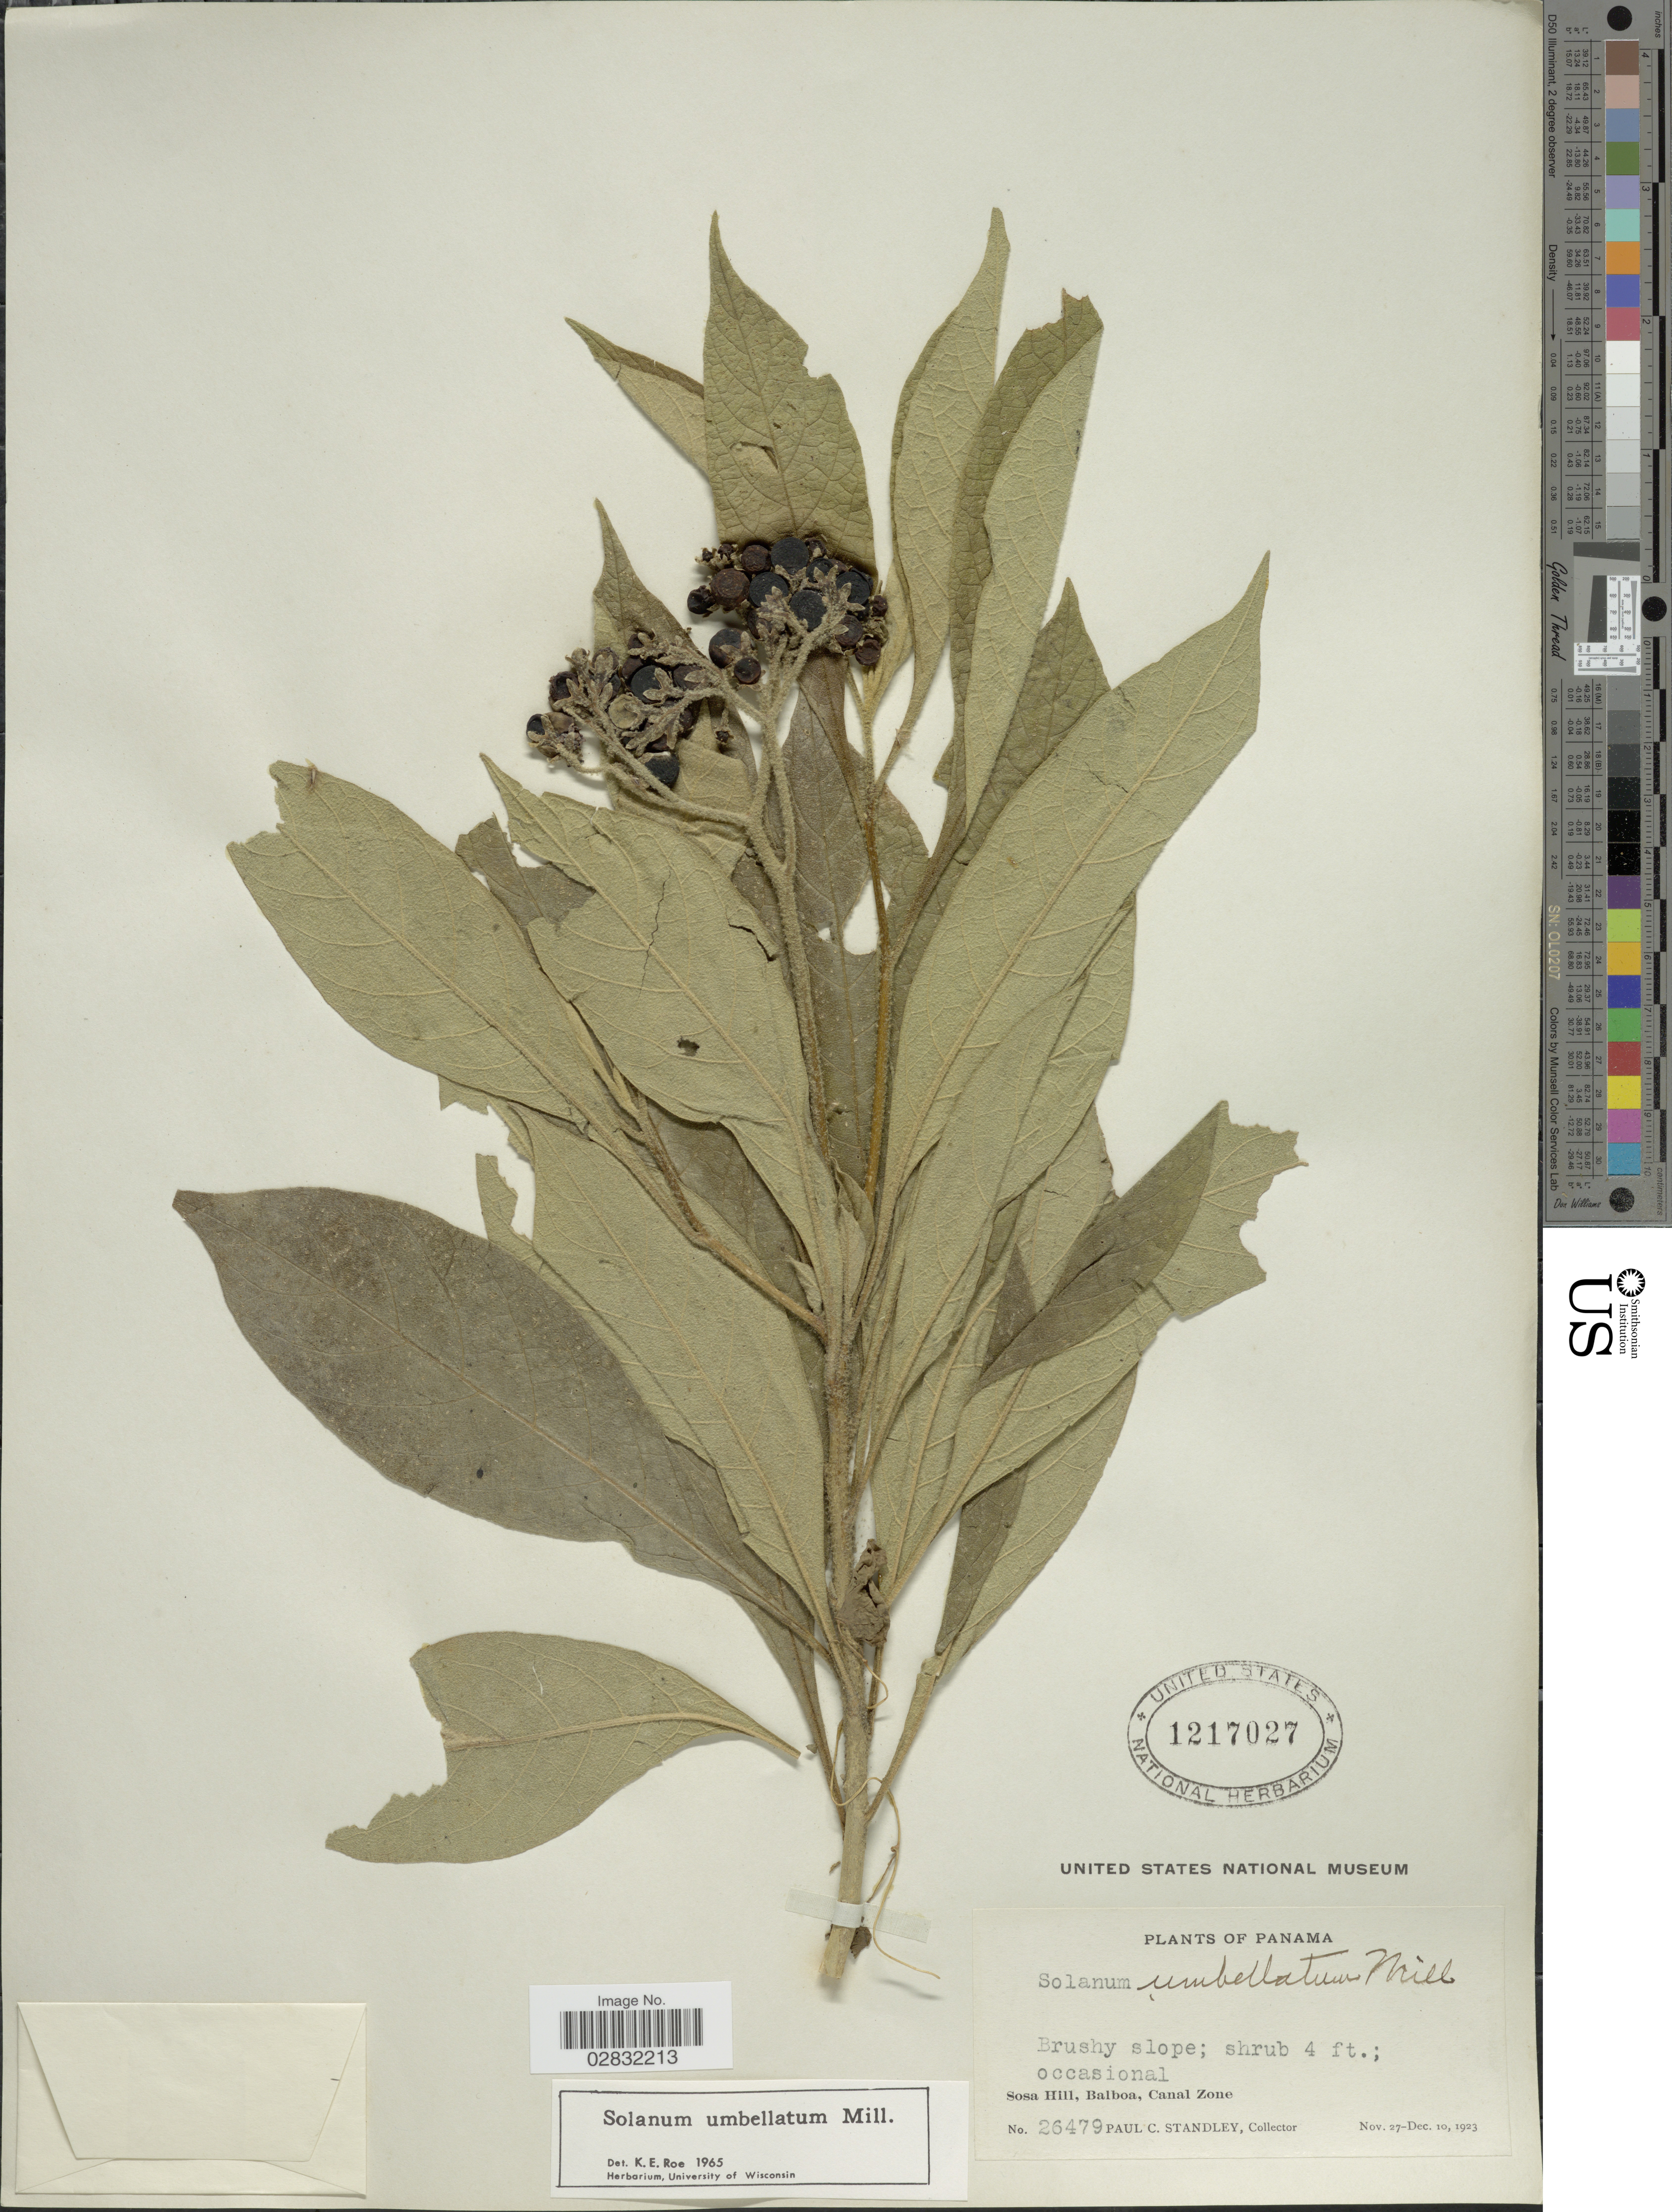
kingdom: Plantae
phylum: Tracheophyta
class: Magnoliopsida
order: Solanales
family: Solanaceae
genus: Solanum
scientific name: Solanum umbellatum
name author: Mill.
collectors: P. C. Standley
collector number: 26479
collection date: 1923-11-27/1923-12-10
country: Panama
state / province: Colón / Panamá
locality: Sosa Hill, Balboa, Canal Zone.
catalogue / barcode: US 1217027